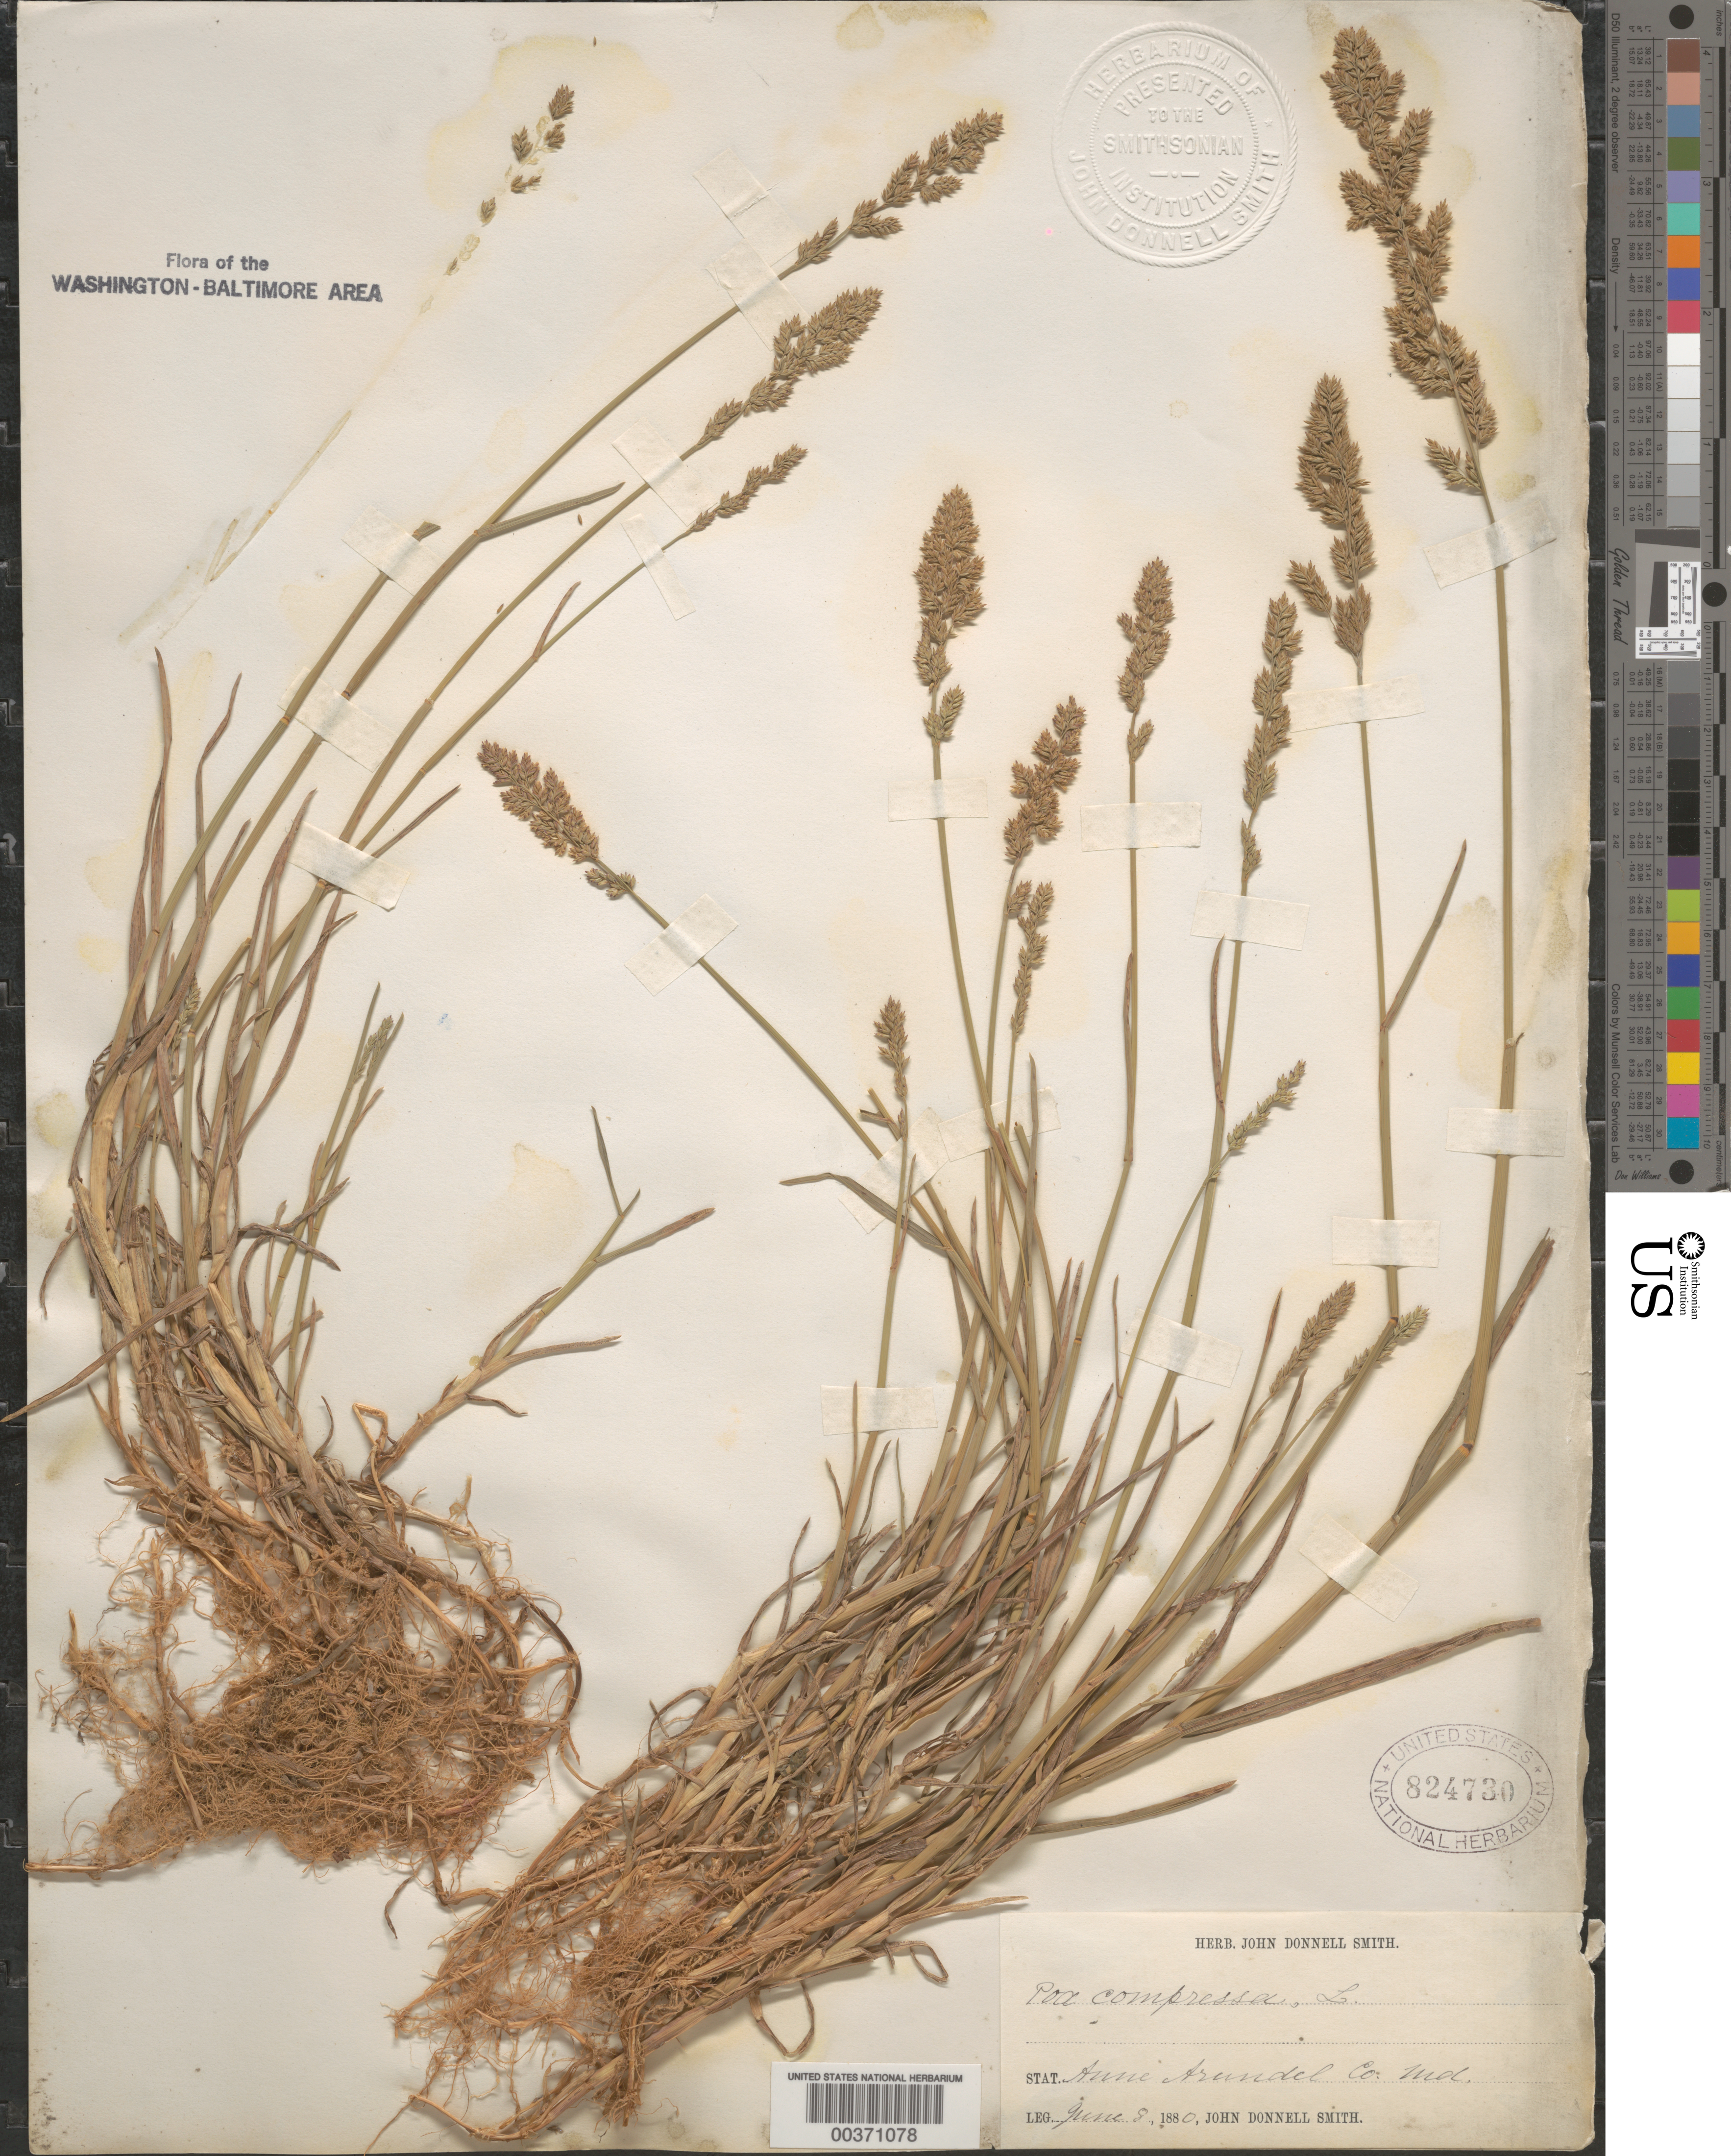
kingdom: Plantae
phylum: Tracheophyta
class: Liliopsida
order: Poales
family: Poaceae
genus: Poa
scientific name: Poa compressa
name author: L.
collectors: J. Donnell Smith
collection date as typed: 08 Jun 1880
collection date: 1880-06-08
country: United States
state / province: Maryland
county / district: Anne Arundel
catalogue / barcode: US 124730